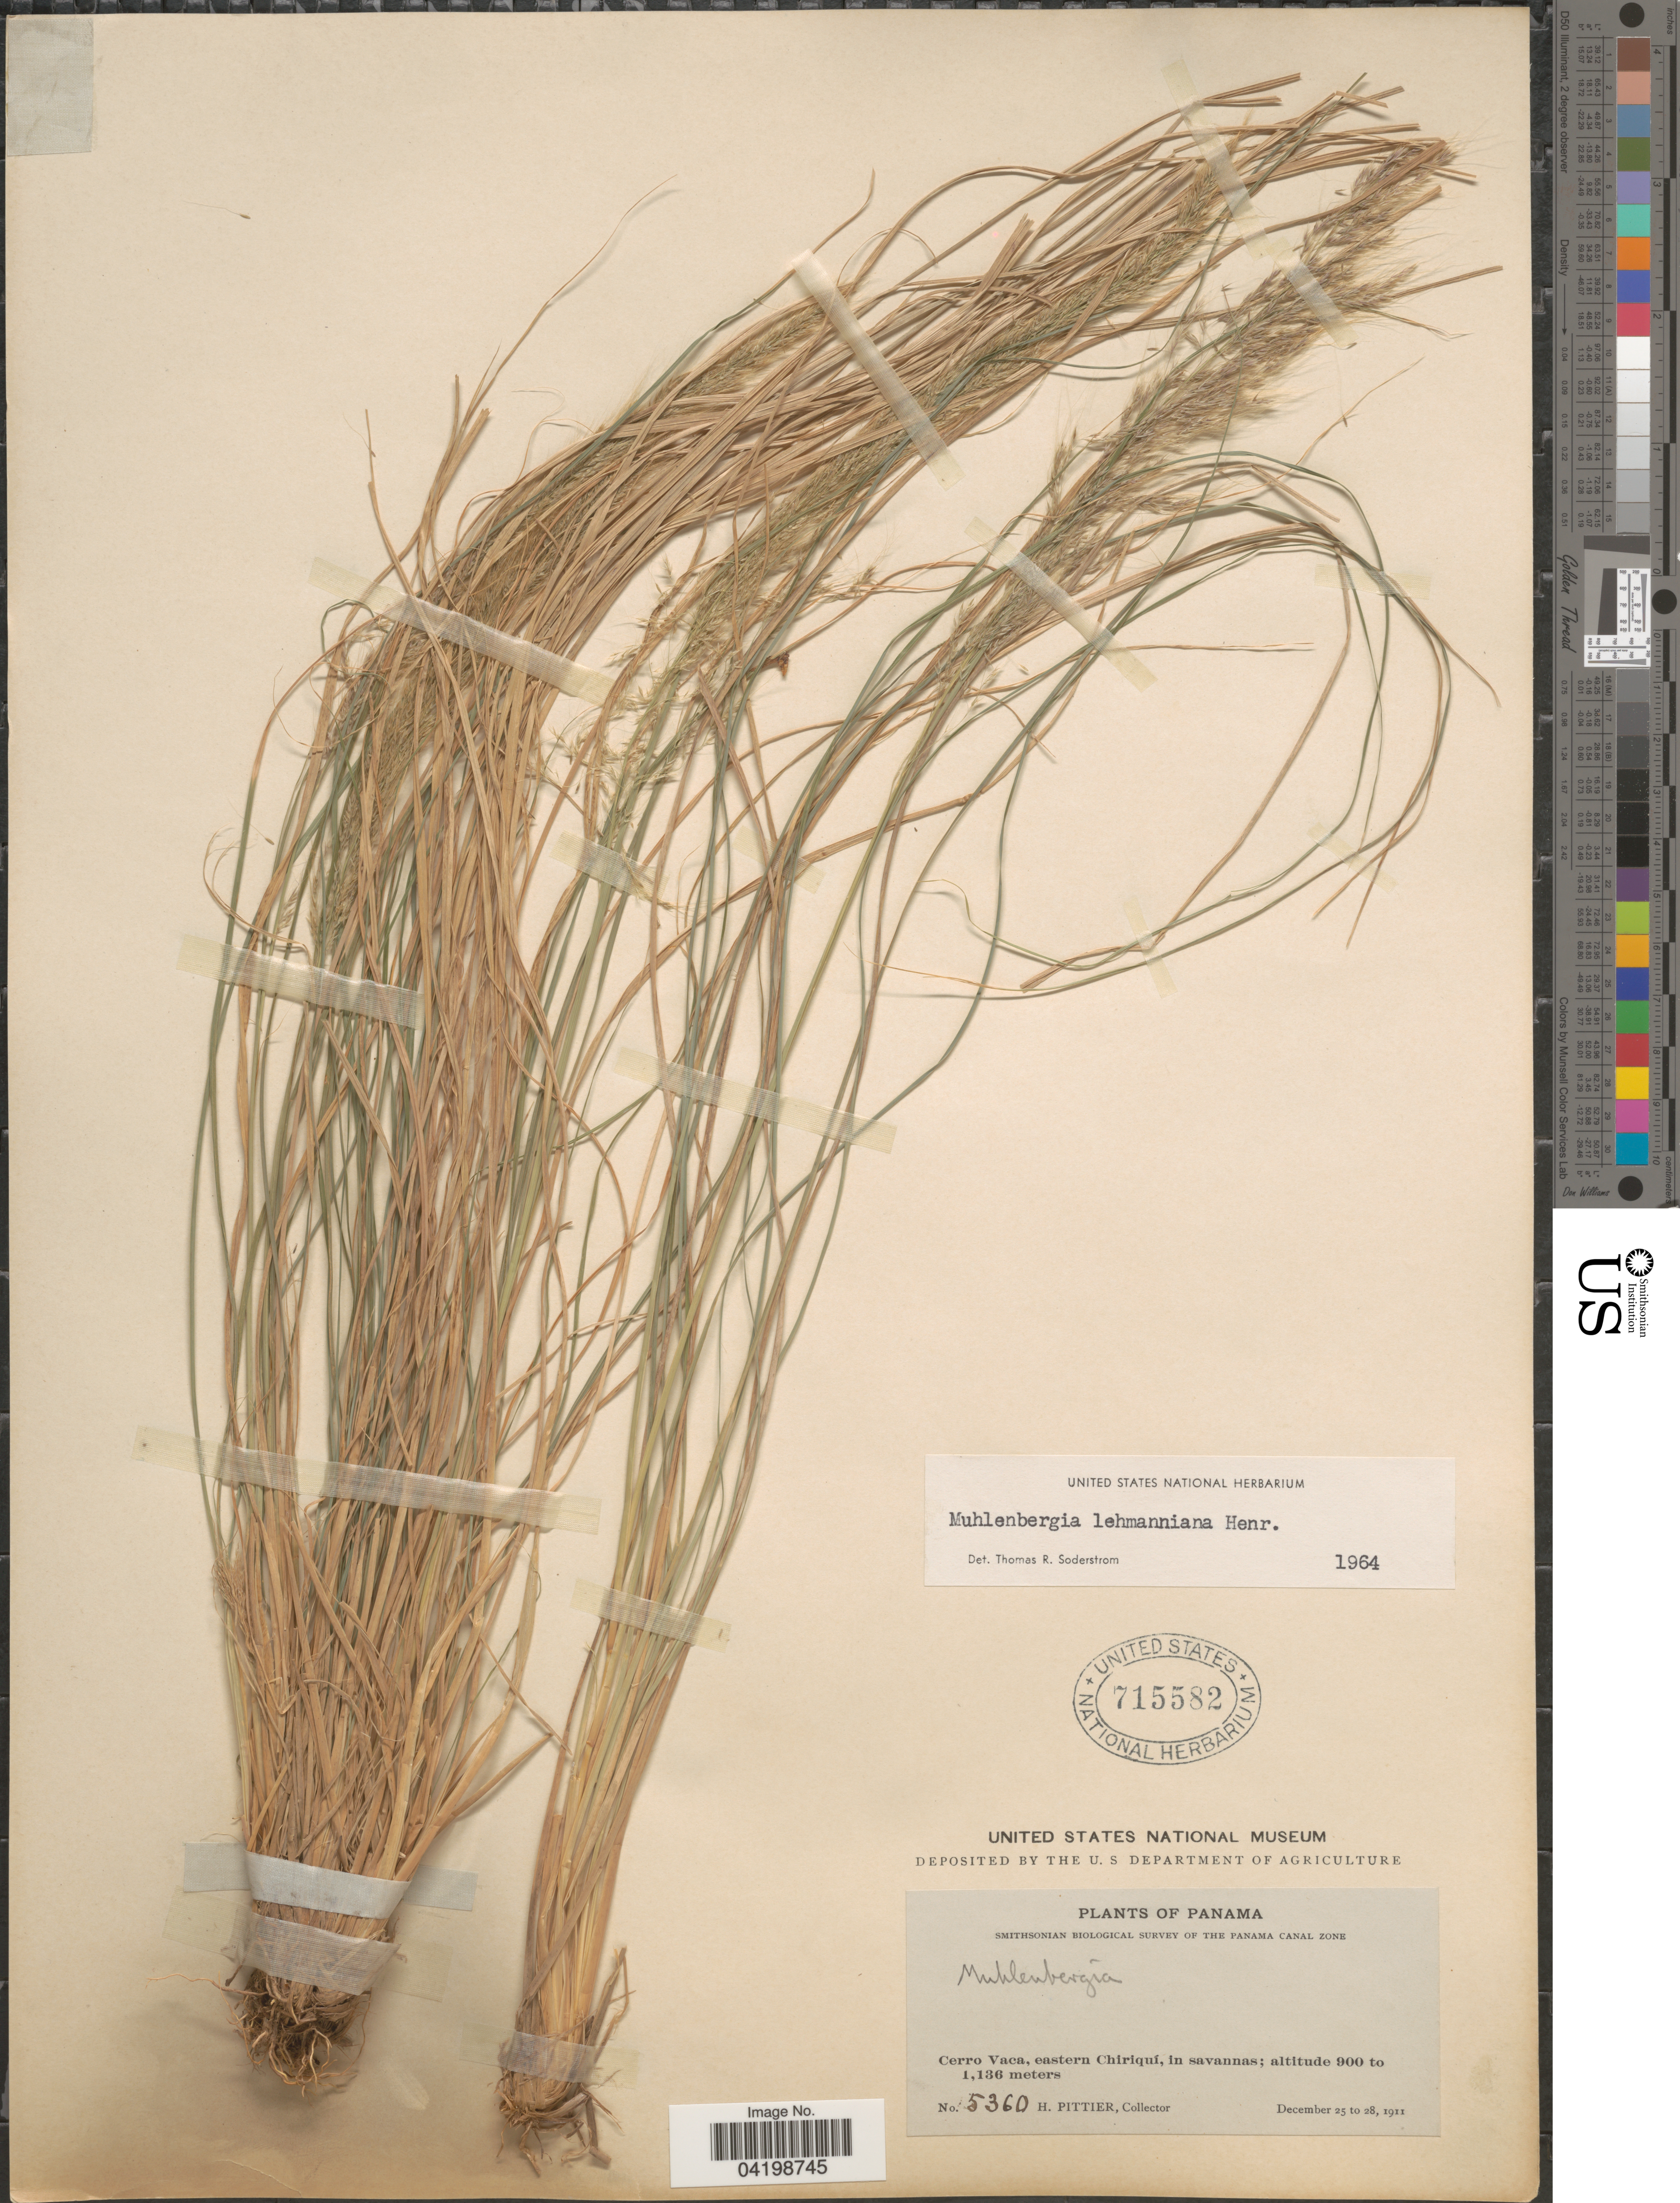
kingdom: Plantae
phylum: Tracheophyta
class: Liliopsida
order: Poales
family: Poaceae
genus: Muhlenbergia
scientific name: Muhlenbergia lehmanniana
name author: Henr.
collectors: H. F. Pittier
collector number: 5360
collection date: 1911-12-25/1911-12-28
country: Panama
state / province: Chiriqui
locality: Smithsonian Biological Survey of the Panama Canal Zone. Cerro Vaca, eastern Chiriquí, in savannas.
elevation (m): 900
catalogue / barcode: US 715582